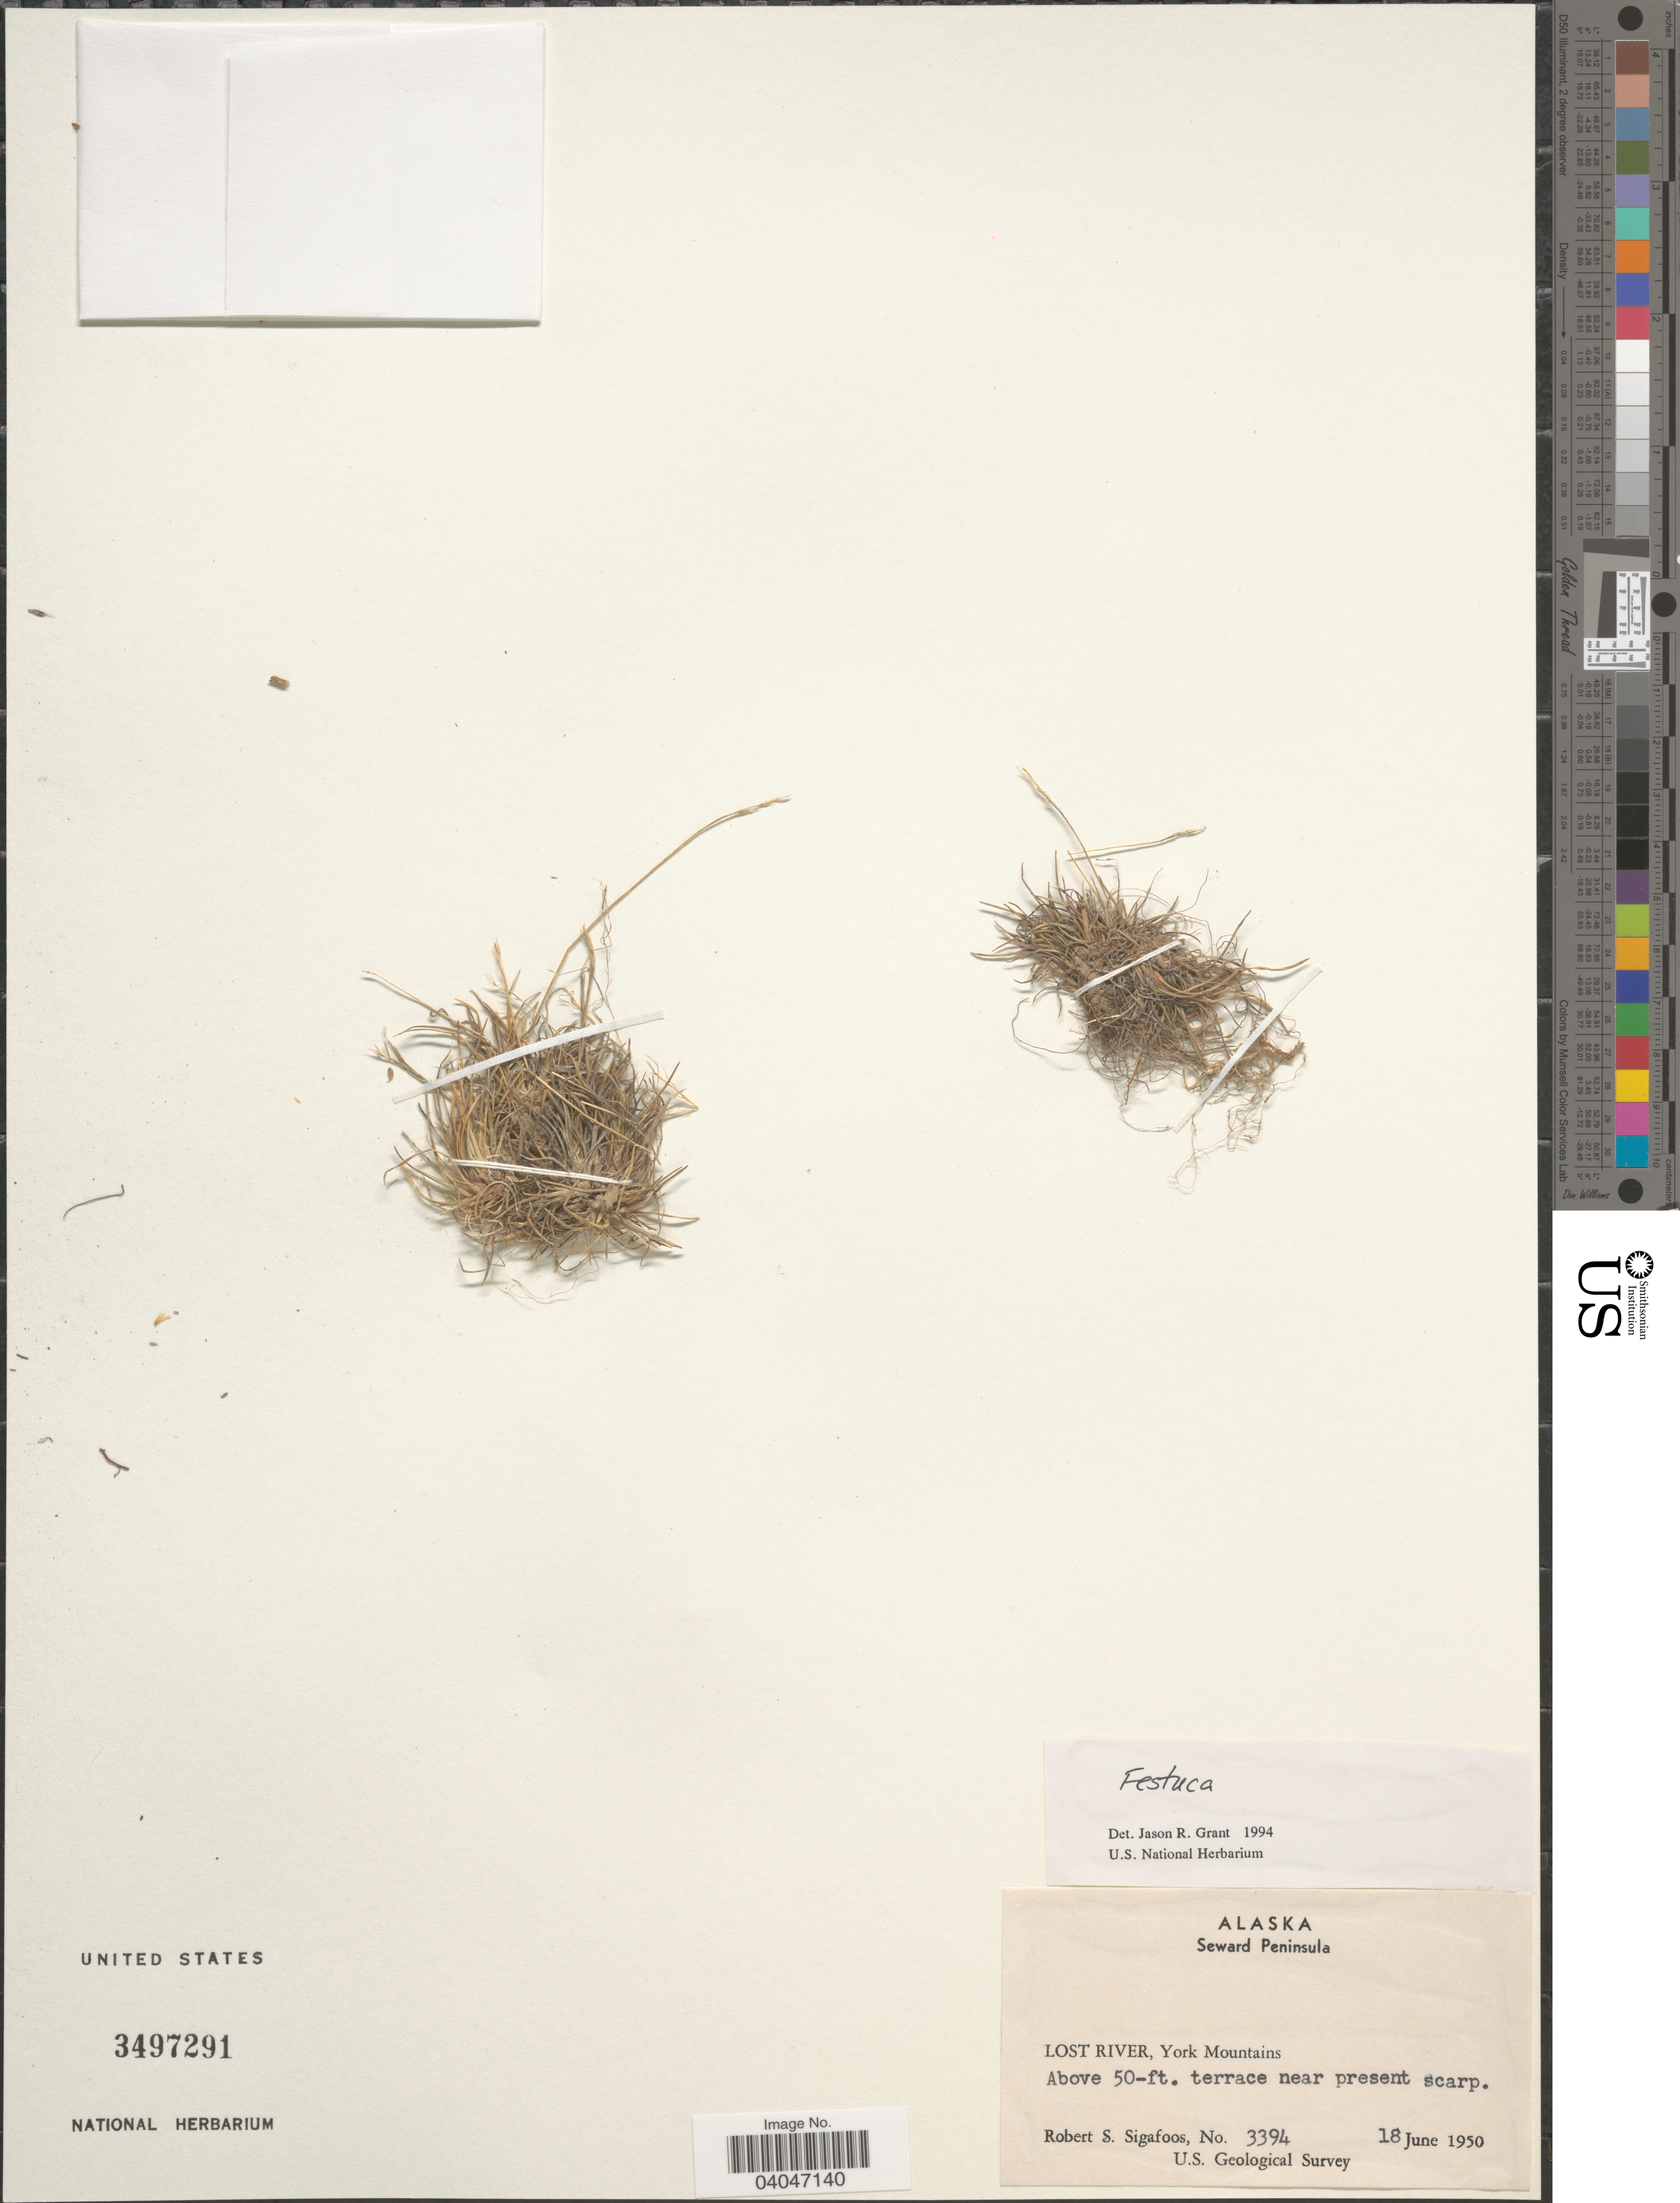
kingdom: Plantae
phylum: Tracheophyta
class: Liliopsida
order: Poales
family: Poaceae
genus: Festuca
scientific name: Festuca sp.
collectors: R. Sigafoos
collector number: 3394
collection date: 1950-06-18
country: United States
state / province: Alaska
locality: Seward Peninsula. Lost River, York Mountains. Above 50-ft. terrace near present scarp.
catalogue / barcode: US 3497291